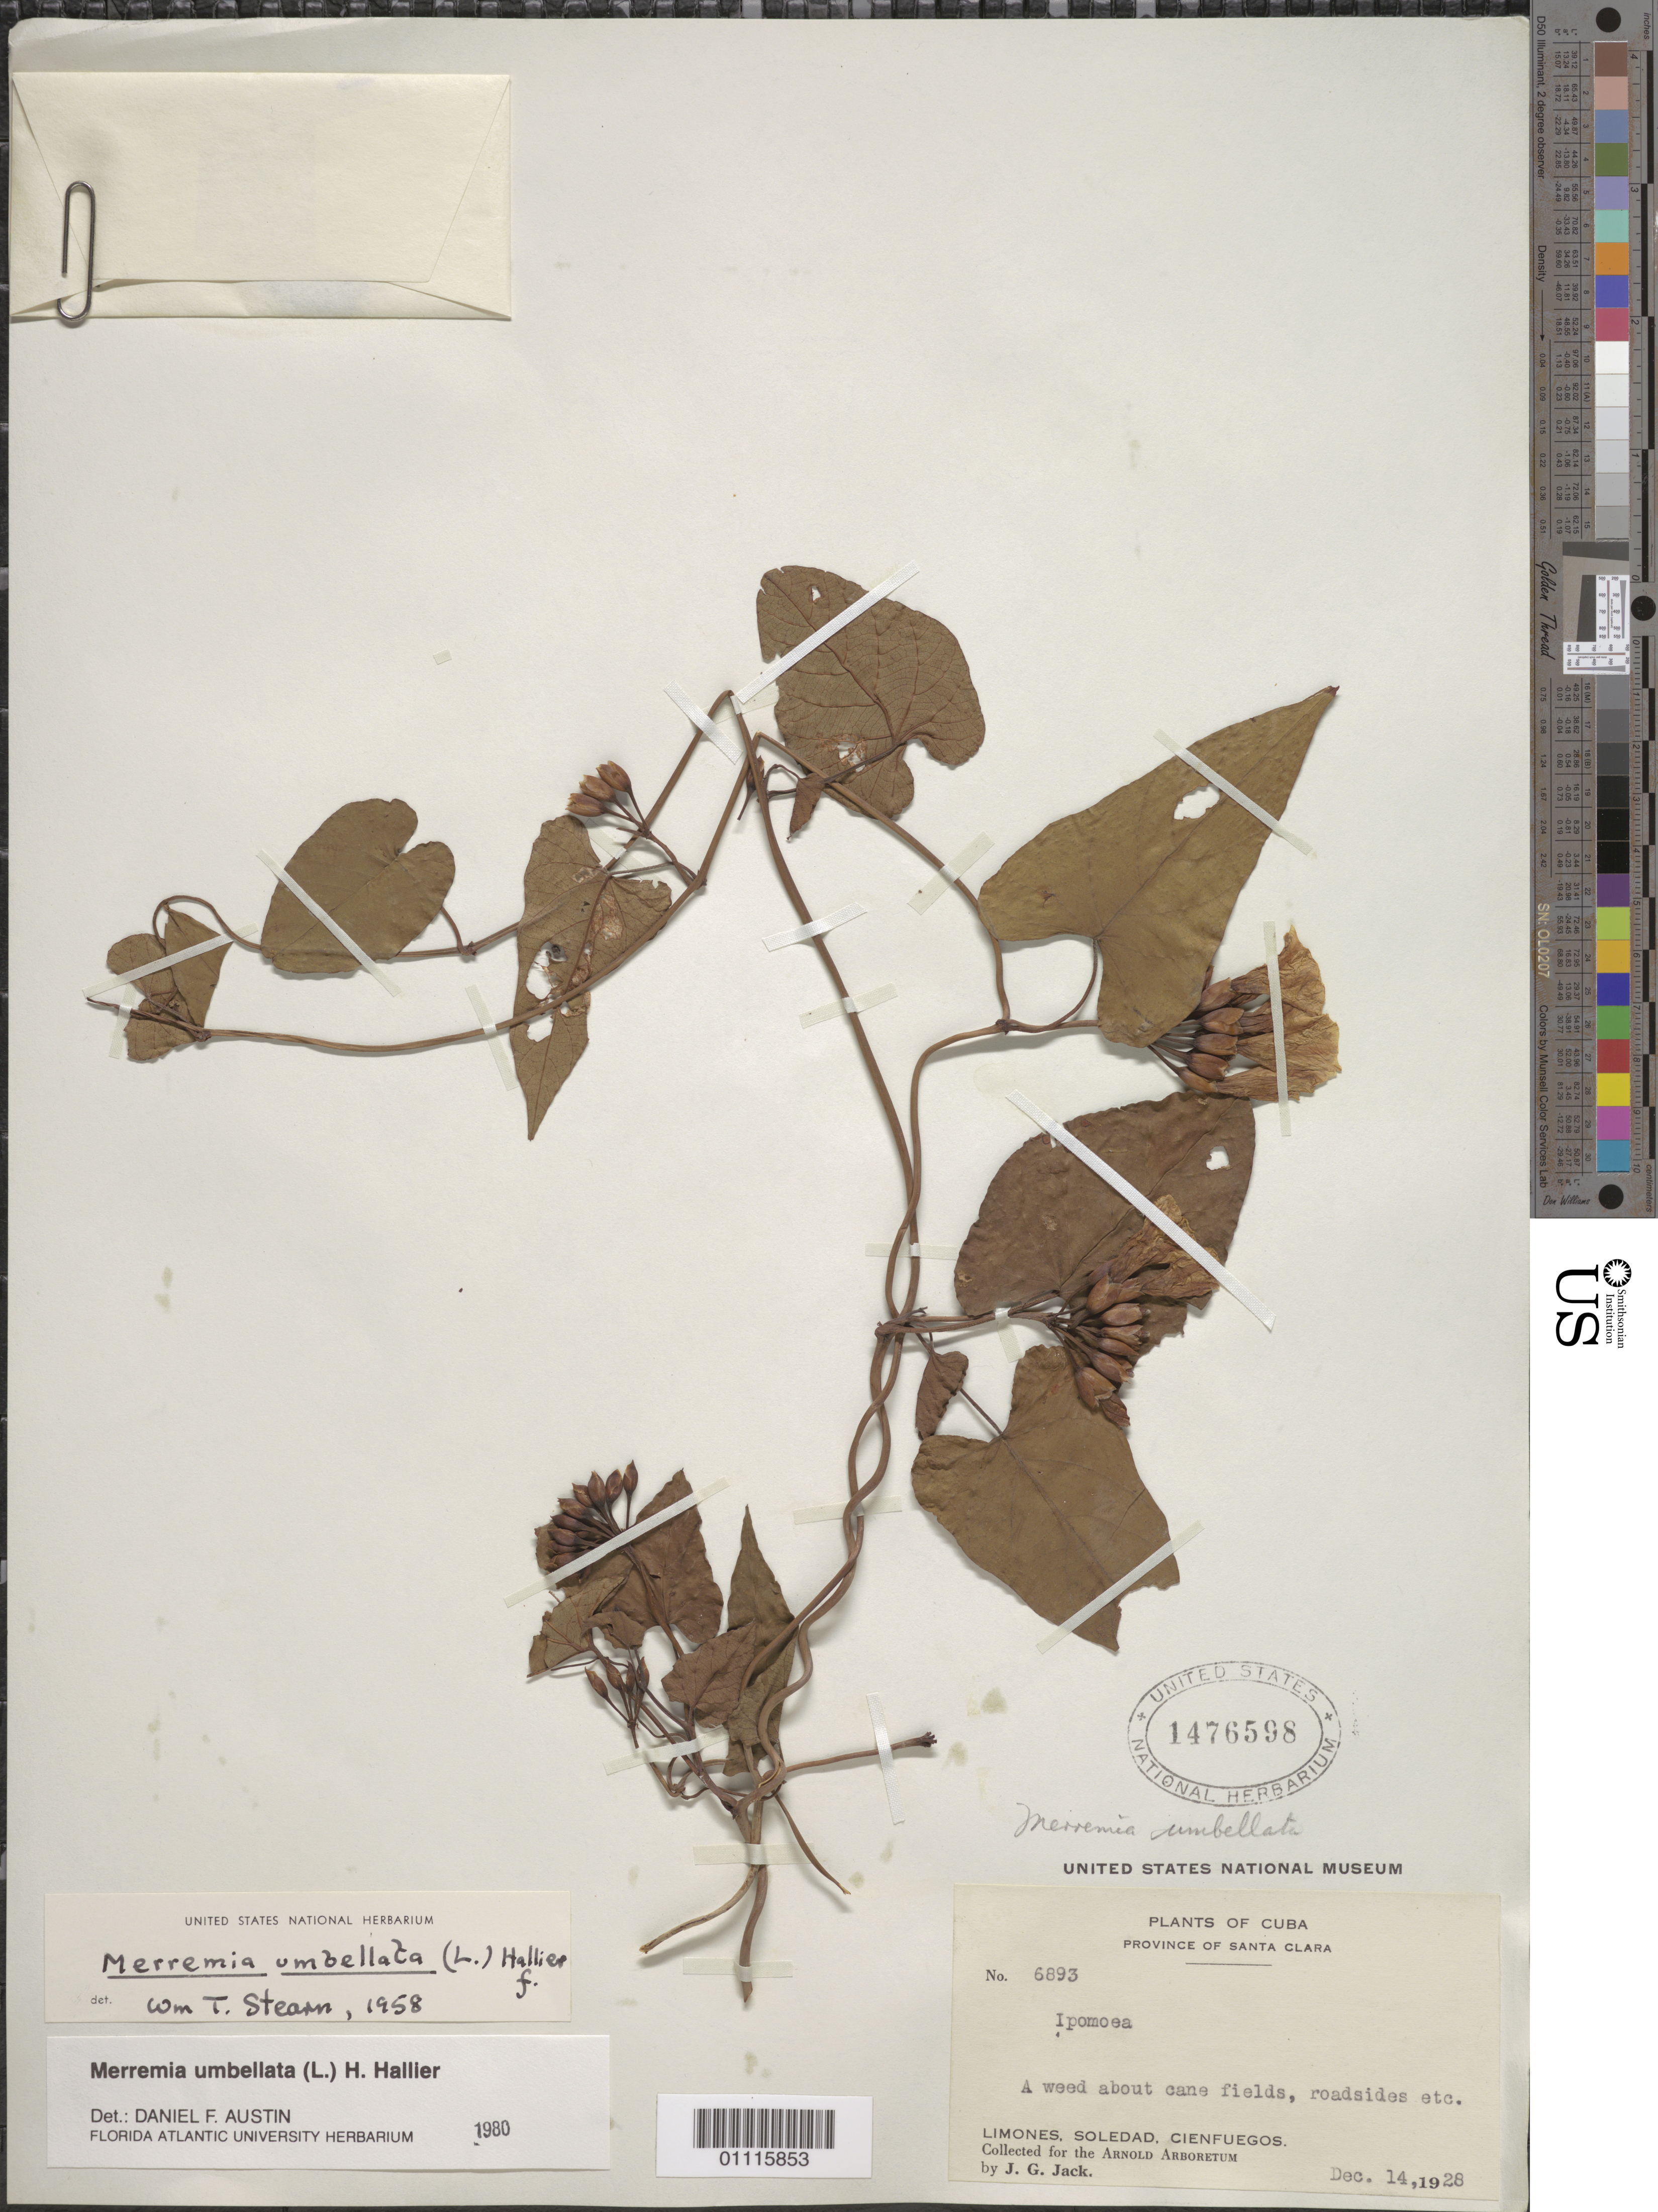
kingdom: Plantae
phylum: Tracheophyta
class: Magnoliopsida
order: Solanales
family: Convolvulaceae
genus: Camonea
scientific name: Camonea umbellata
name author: (L.) A. R. Simões & Staples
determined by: Strong, Mark T., (BOT), Smithsonian Institution - National Museum of Natural History (UNITED STATES)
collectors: J. G. Jack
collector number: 6893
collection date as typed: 14 Dec 1928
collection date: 1928-12-14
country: Cuba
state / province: Cienfuegos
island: Cuba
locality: Limones, Soledad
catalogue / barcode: US 1476598